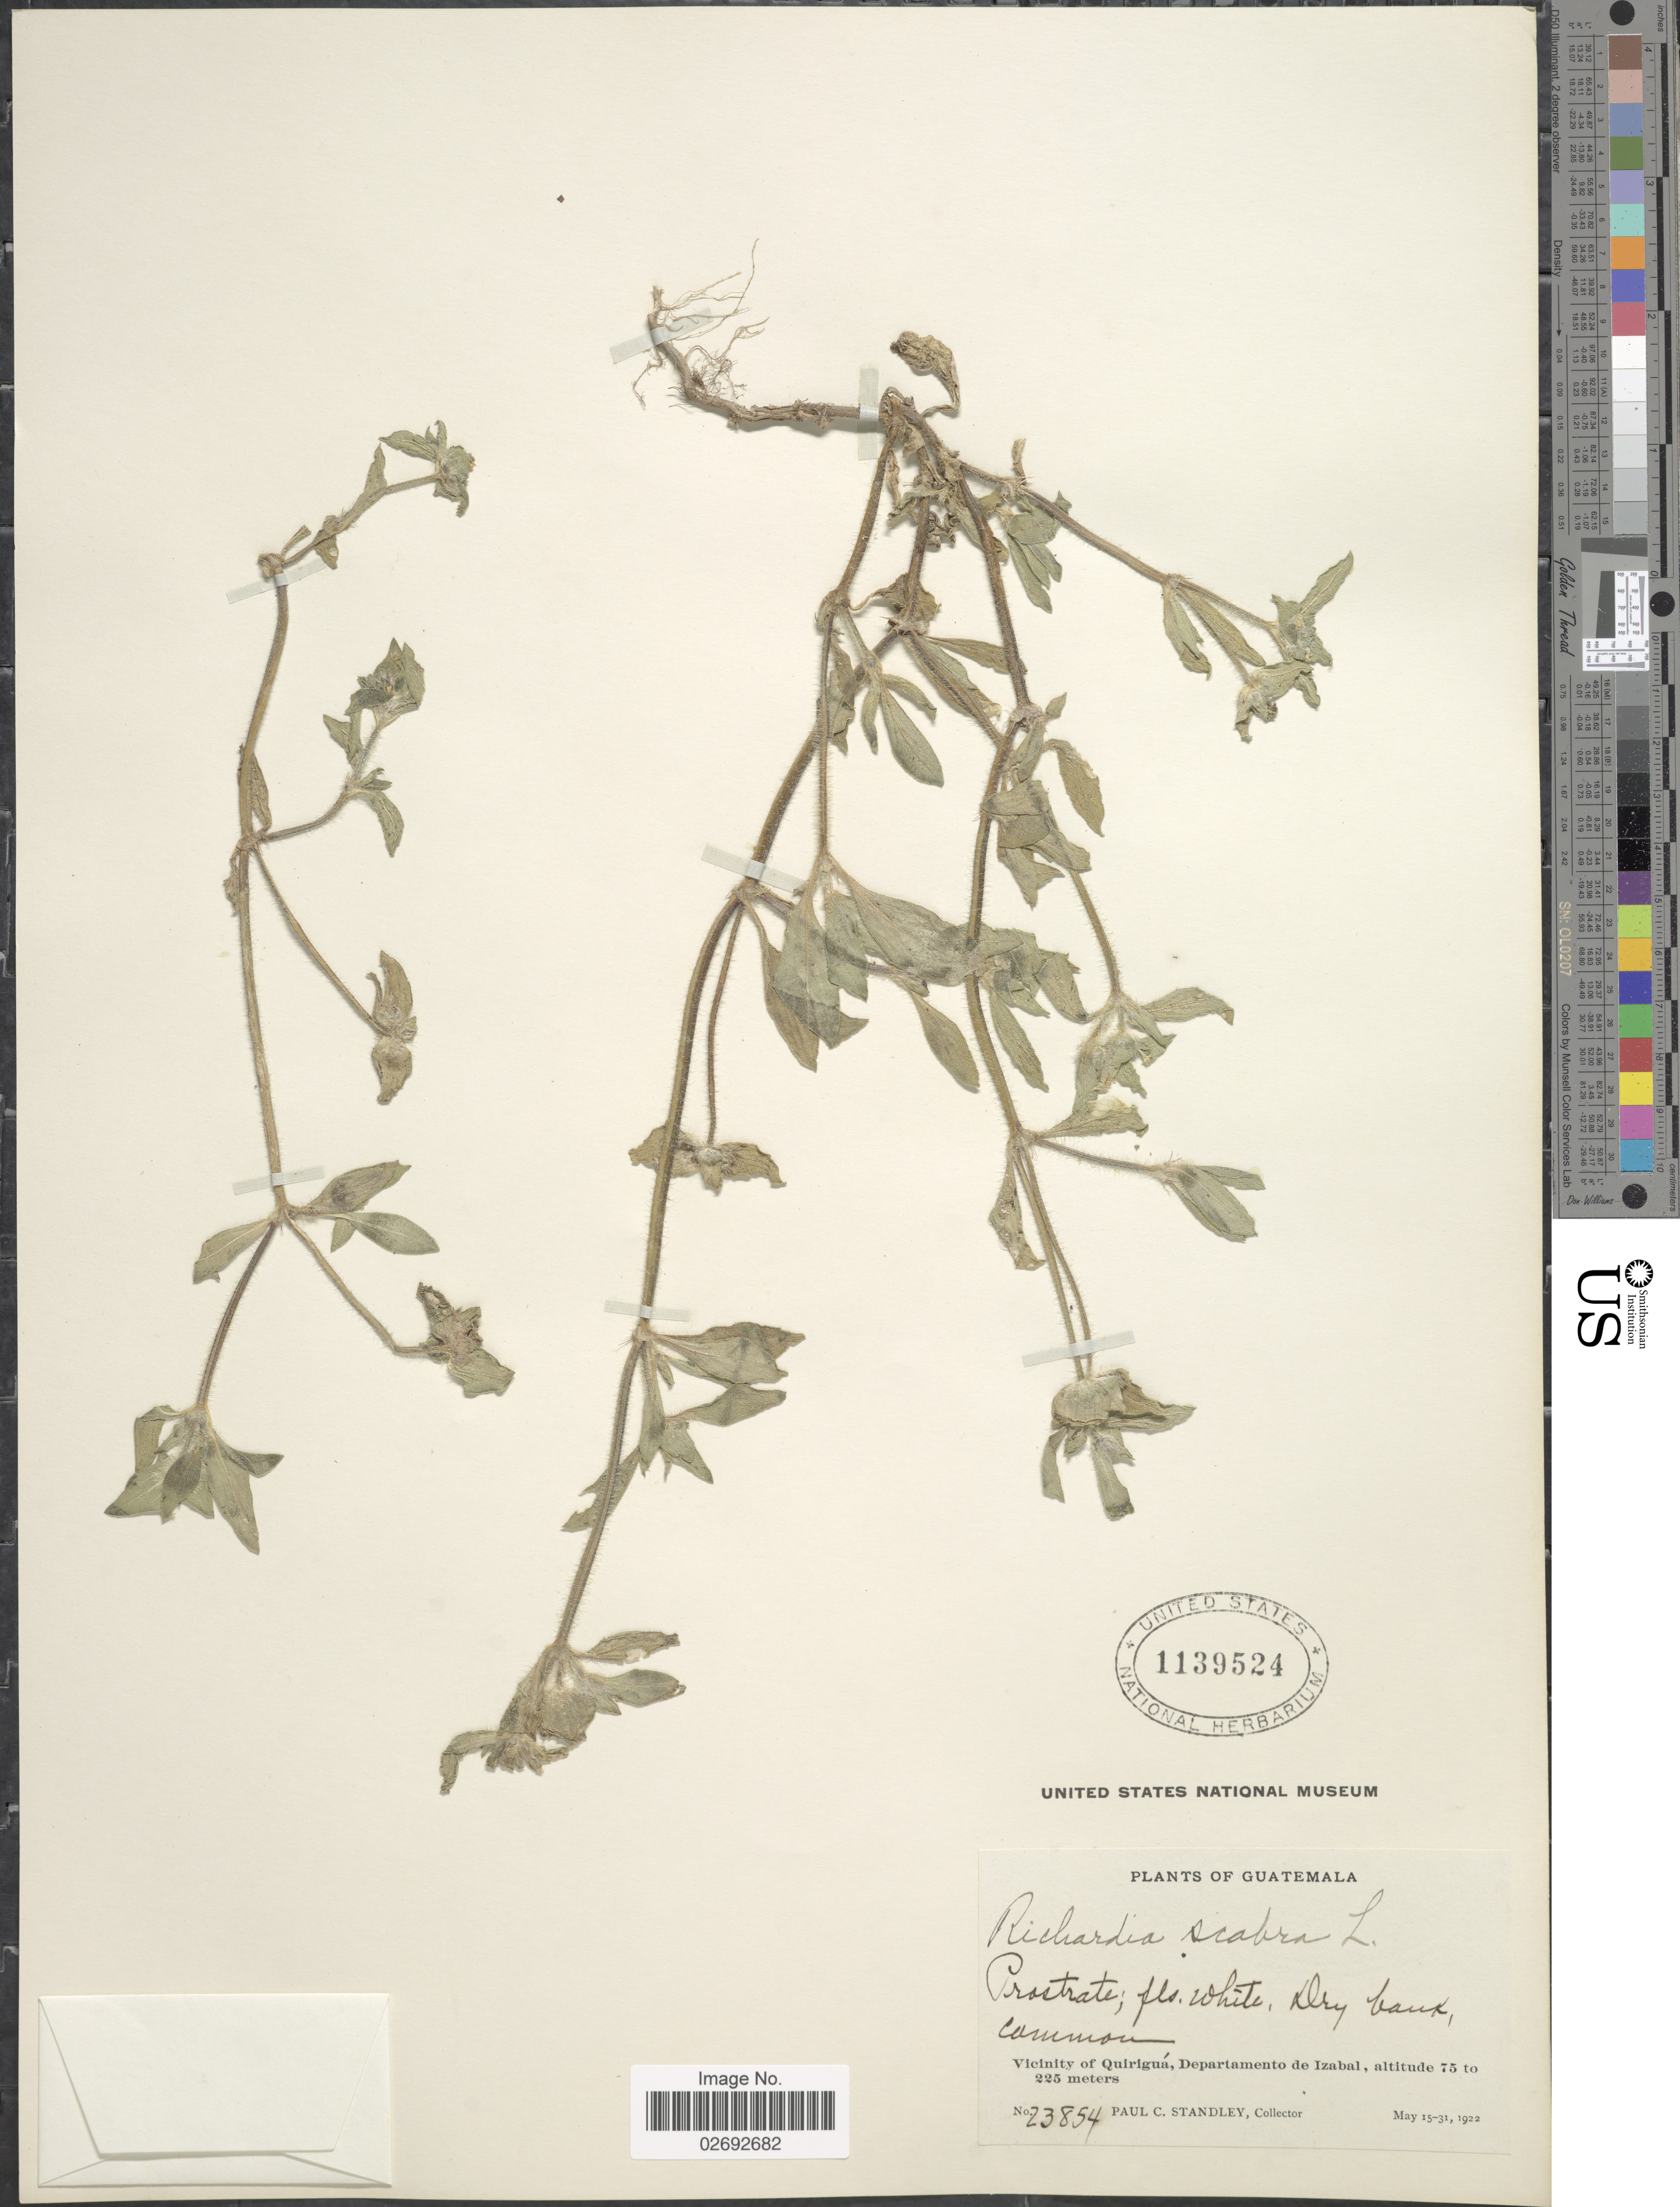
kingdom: Plantae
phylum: Tracheophyta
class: Magnoliopsida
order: Gentianales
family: Rubiaceae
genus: Richardia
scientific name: Richardia scabra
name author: L.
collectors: P. C. Standley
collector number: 23854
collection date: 1922-05-15/1922-05-31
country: Guatemala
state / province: Izabal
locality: Vicinity of Quirigua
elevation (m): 75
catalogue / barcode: US 1139524